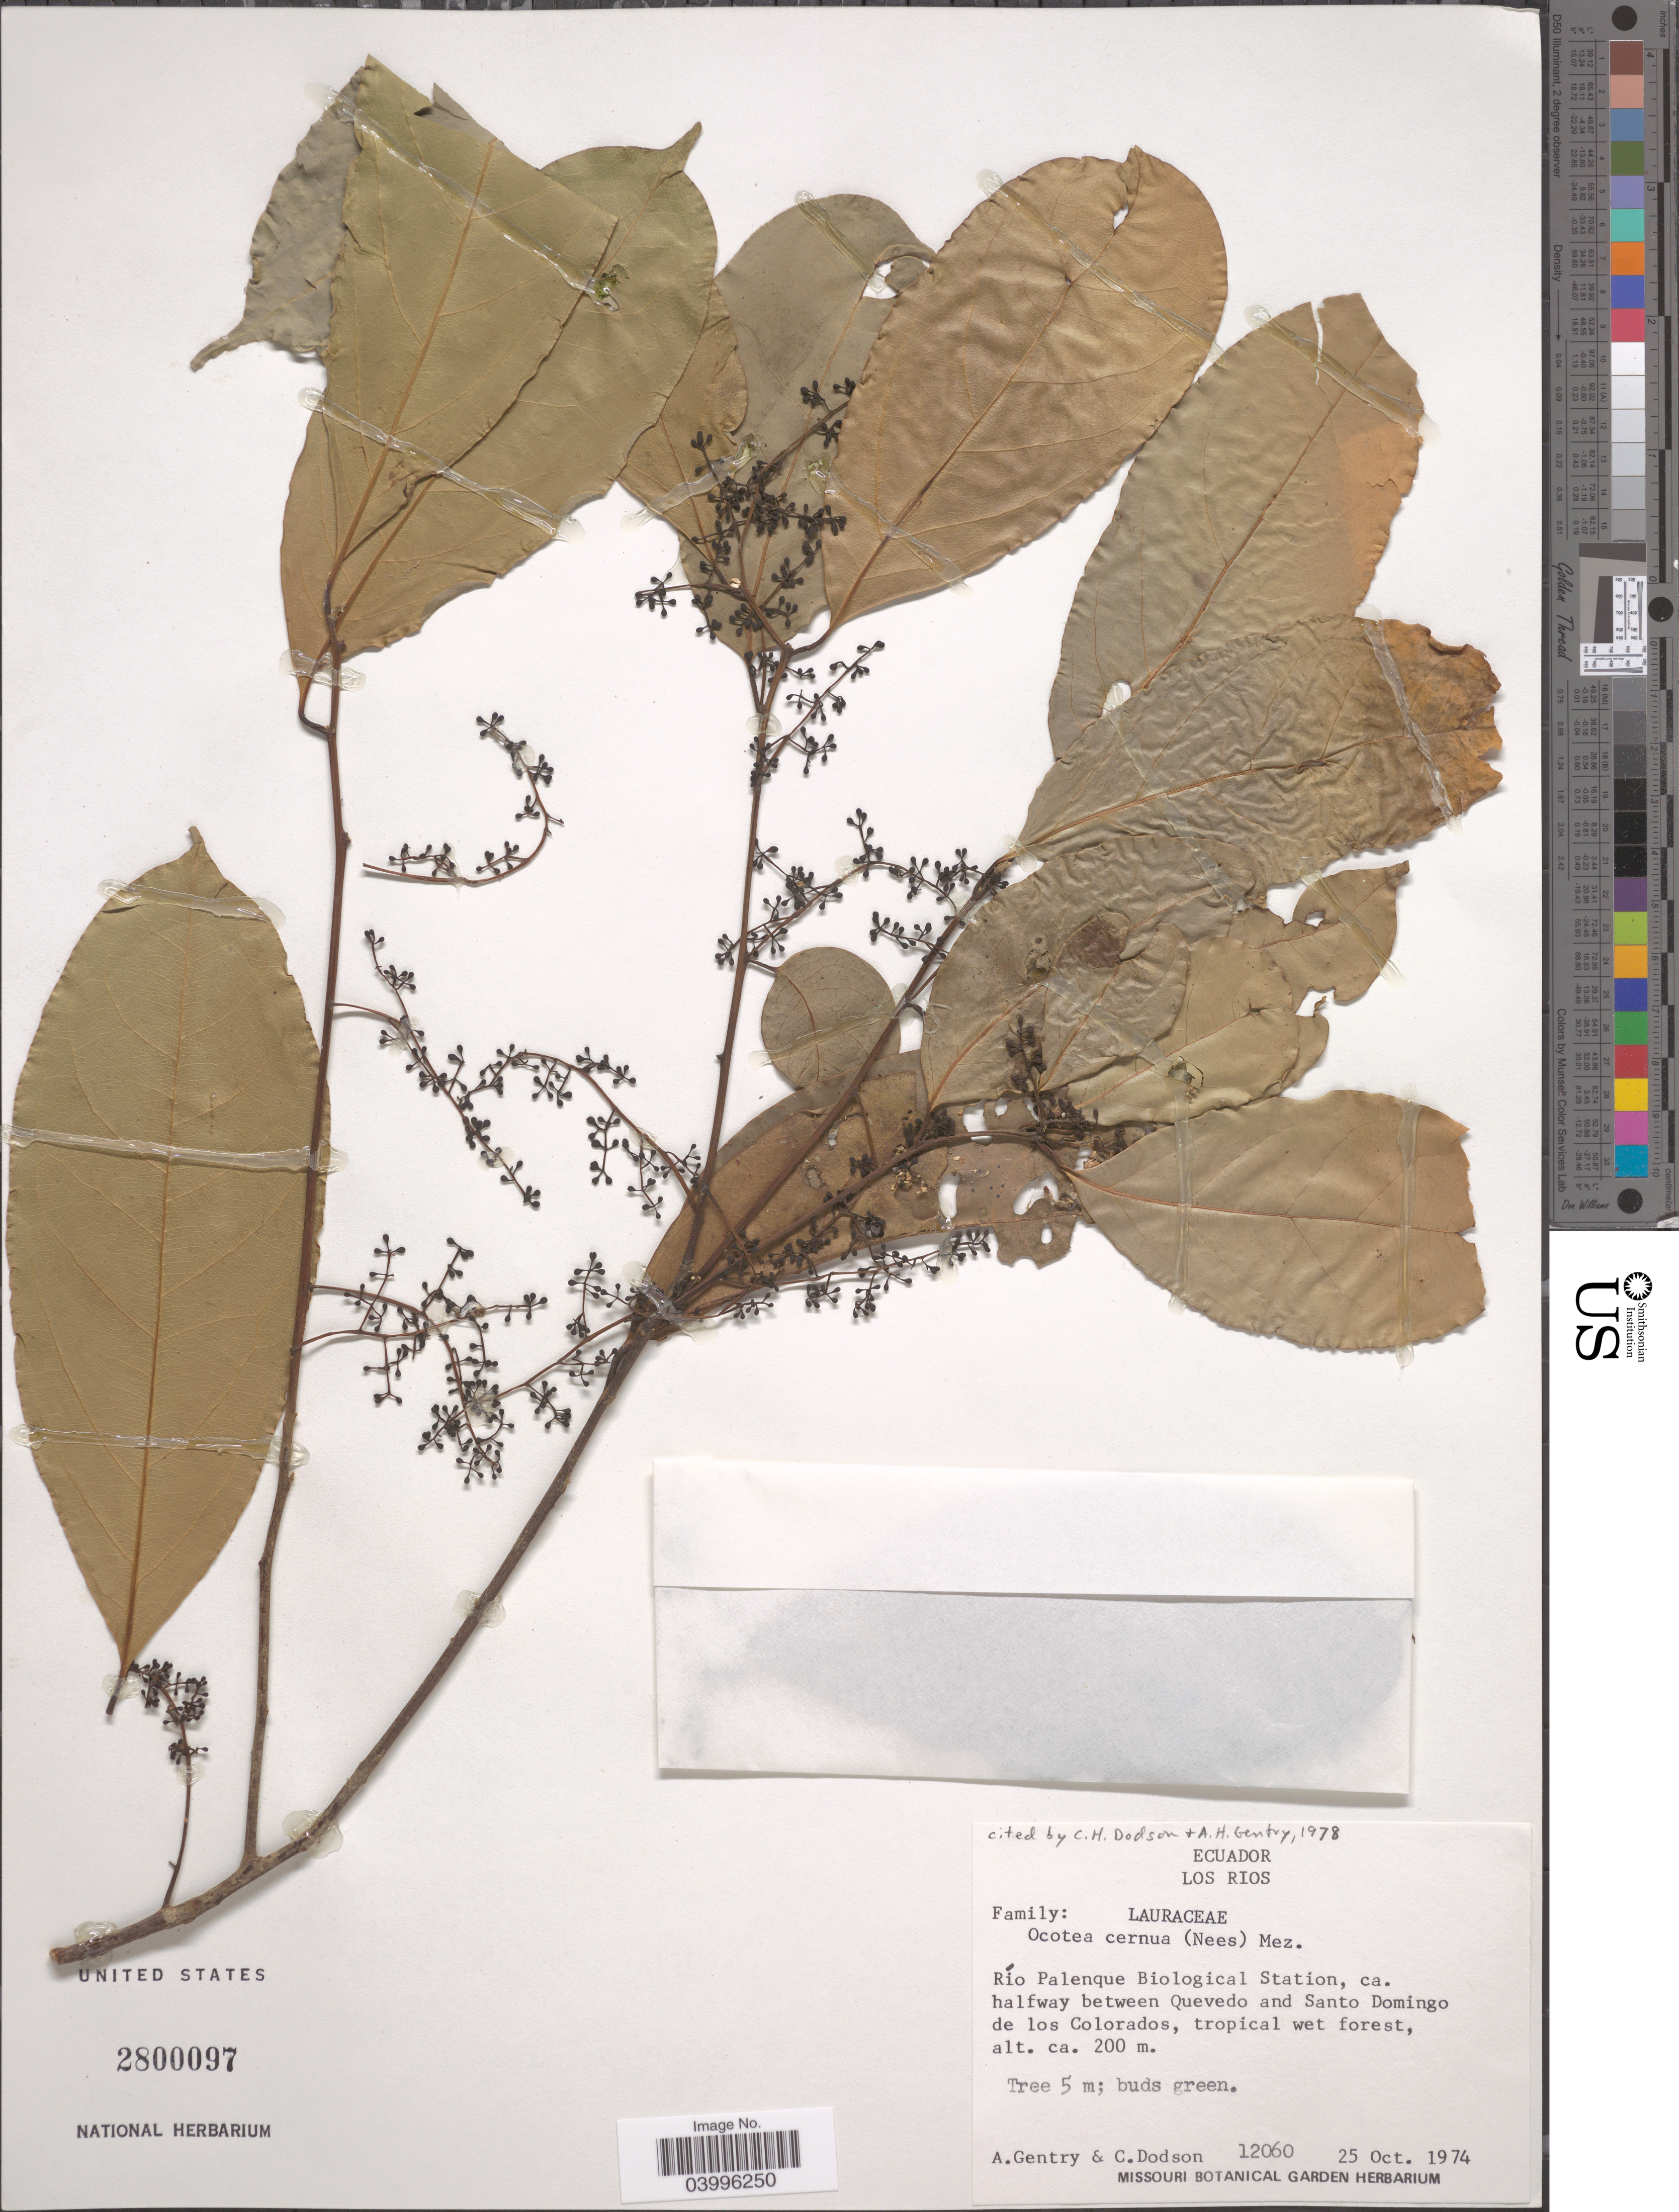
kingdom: Plantae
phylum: Tracheophyta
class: Magnoliopsida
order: Laurales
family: Lauraceae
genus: Ocotea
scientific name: Ocotea cernua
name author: (Nees) Mez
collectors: A. H. Gentry & C. Dodson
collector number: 12060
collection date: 1974-10-25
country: Ecuador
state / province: Los Ríos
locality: Río Palenque Biological Station, ca. halfway between Quevedo and Santo Domingo de los Colorados.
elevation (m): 200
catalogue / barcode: US 2800097